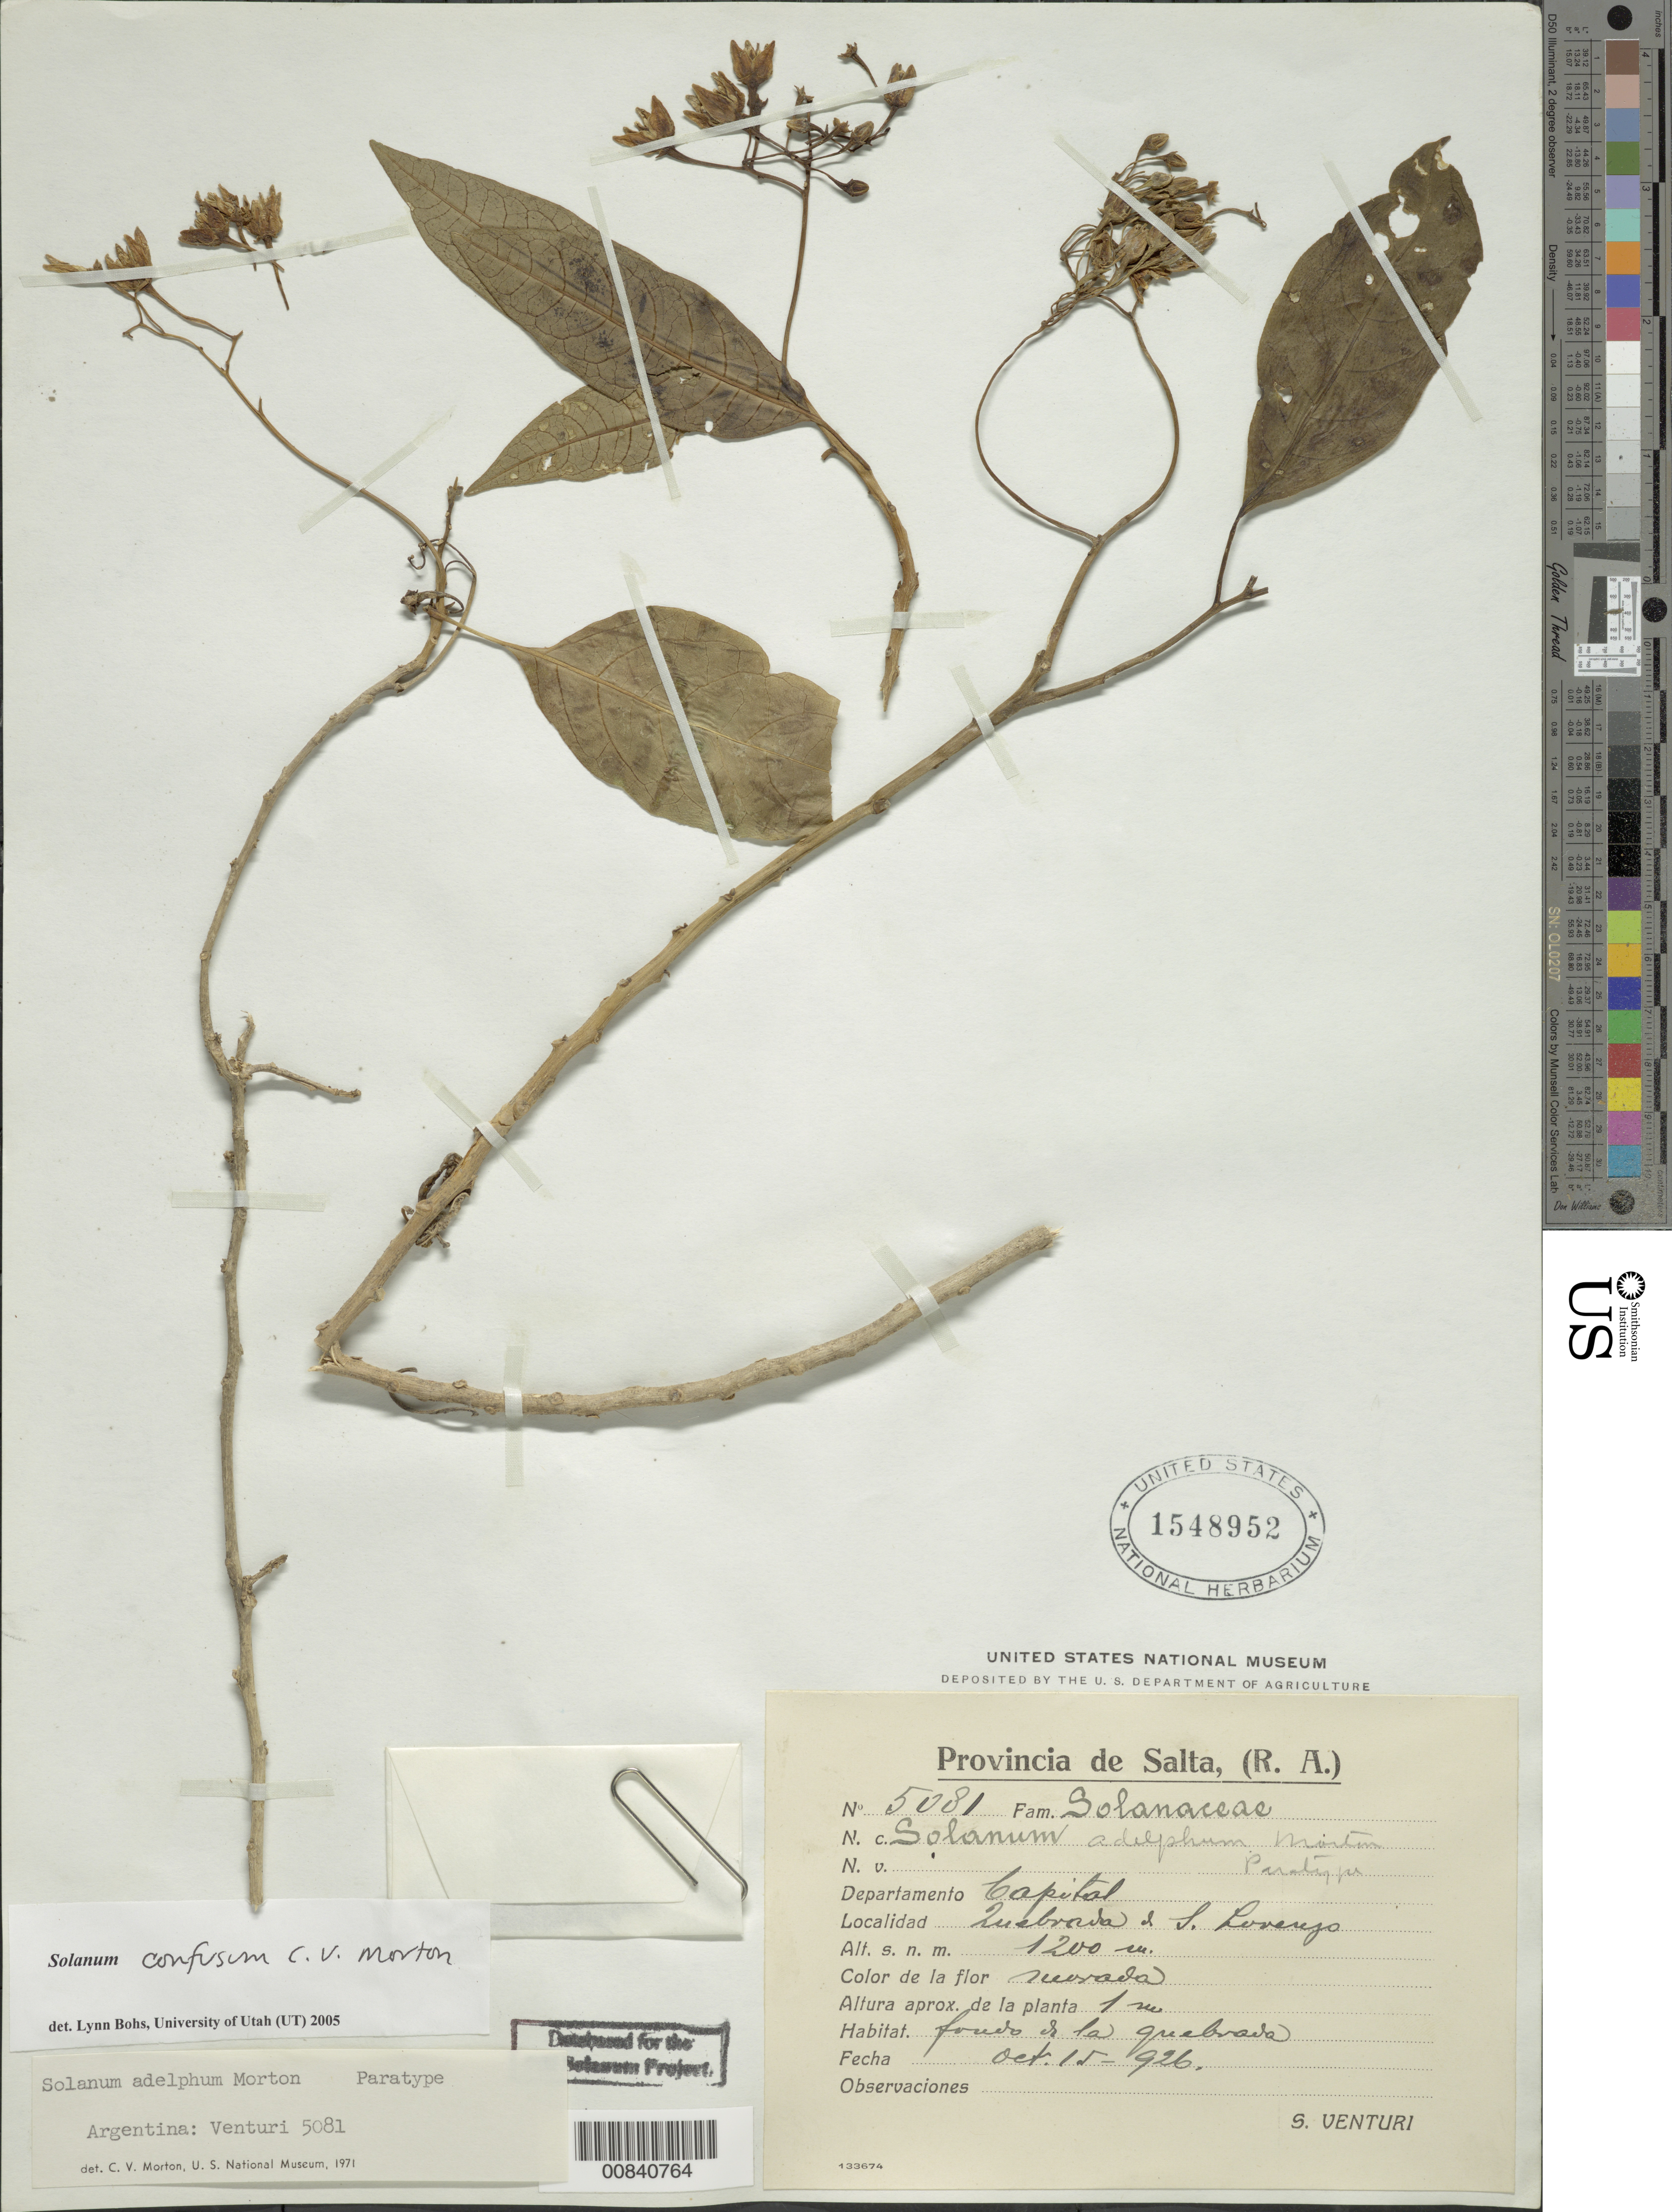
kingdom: Plantae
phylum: Tracheophyta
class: Magnoliopsida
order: Solanales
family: Solanaceae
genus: Solanum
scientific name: Solanum confusum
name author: C.V. Morton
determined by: Bohs, L. A.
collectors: S. Venturi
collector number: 5081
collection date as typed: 15 Oct 1926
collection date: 1926-10-15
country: Argentina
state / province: Salta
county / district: Capital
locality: Zusbroada and S. Lucayo [spelling?].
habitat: en bosque alto.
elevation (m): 1200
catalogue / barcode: US 1548952